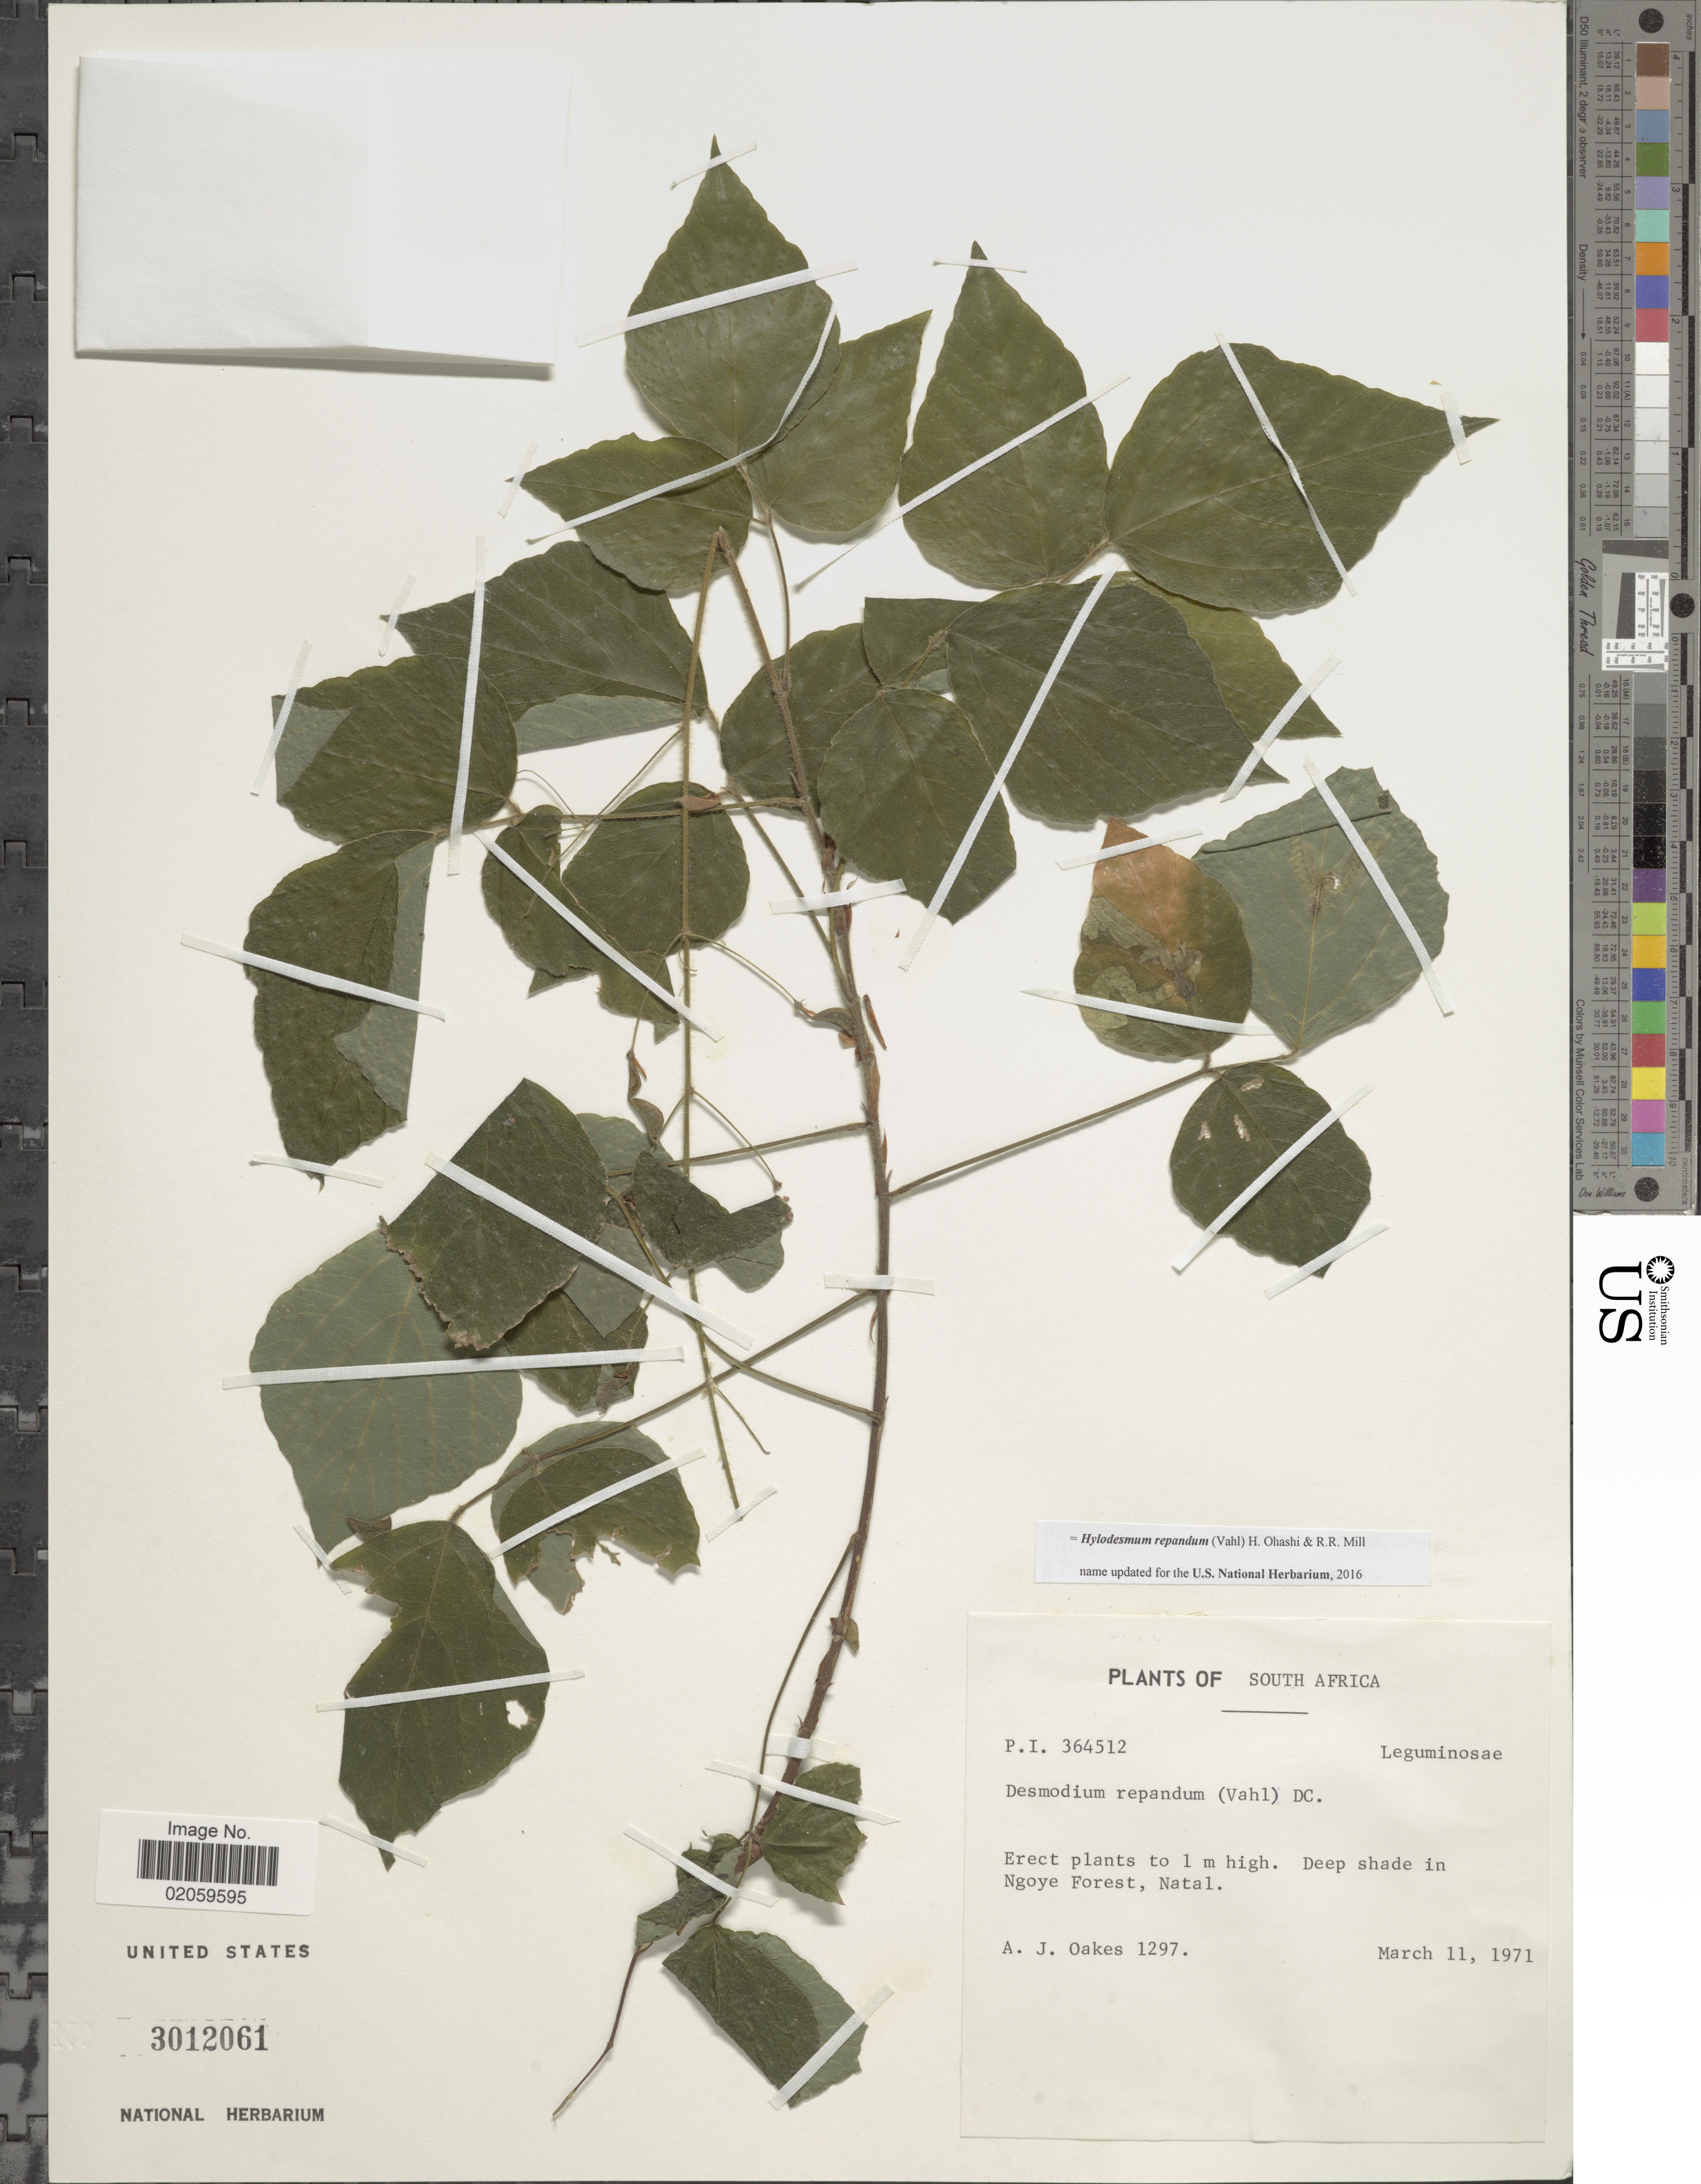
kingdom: Plantae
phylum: Tracheophyta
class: Magnoliopsida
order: Fabales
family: Fabaceae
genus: Hylodesmum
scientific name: Hylodesmum repandum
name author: (Vahl) H. Ohashi & R.R. Mill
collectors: A. Oakes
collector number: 1297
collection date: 1971-03-11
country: South Africa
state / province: KwaZulu-Natal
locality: Ngoye Forest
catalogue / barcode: US 3012061